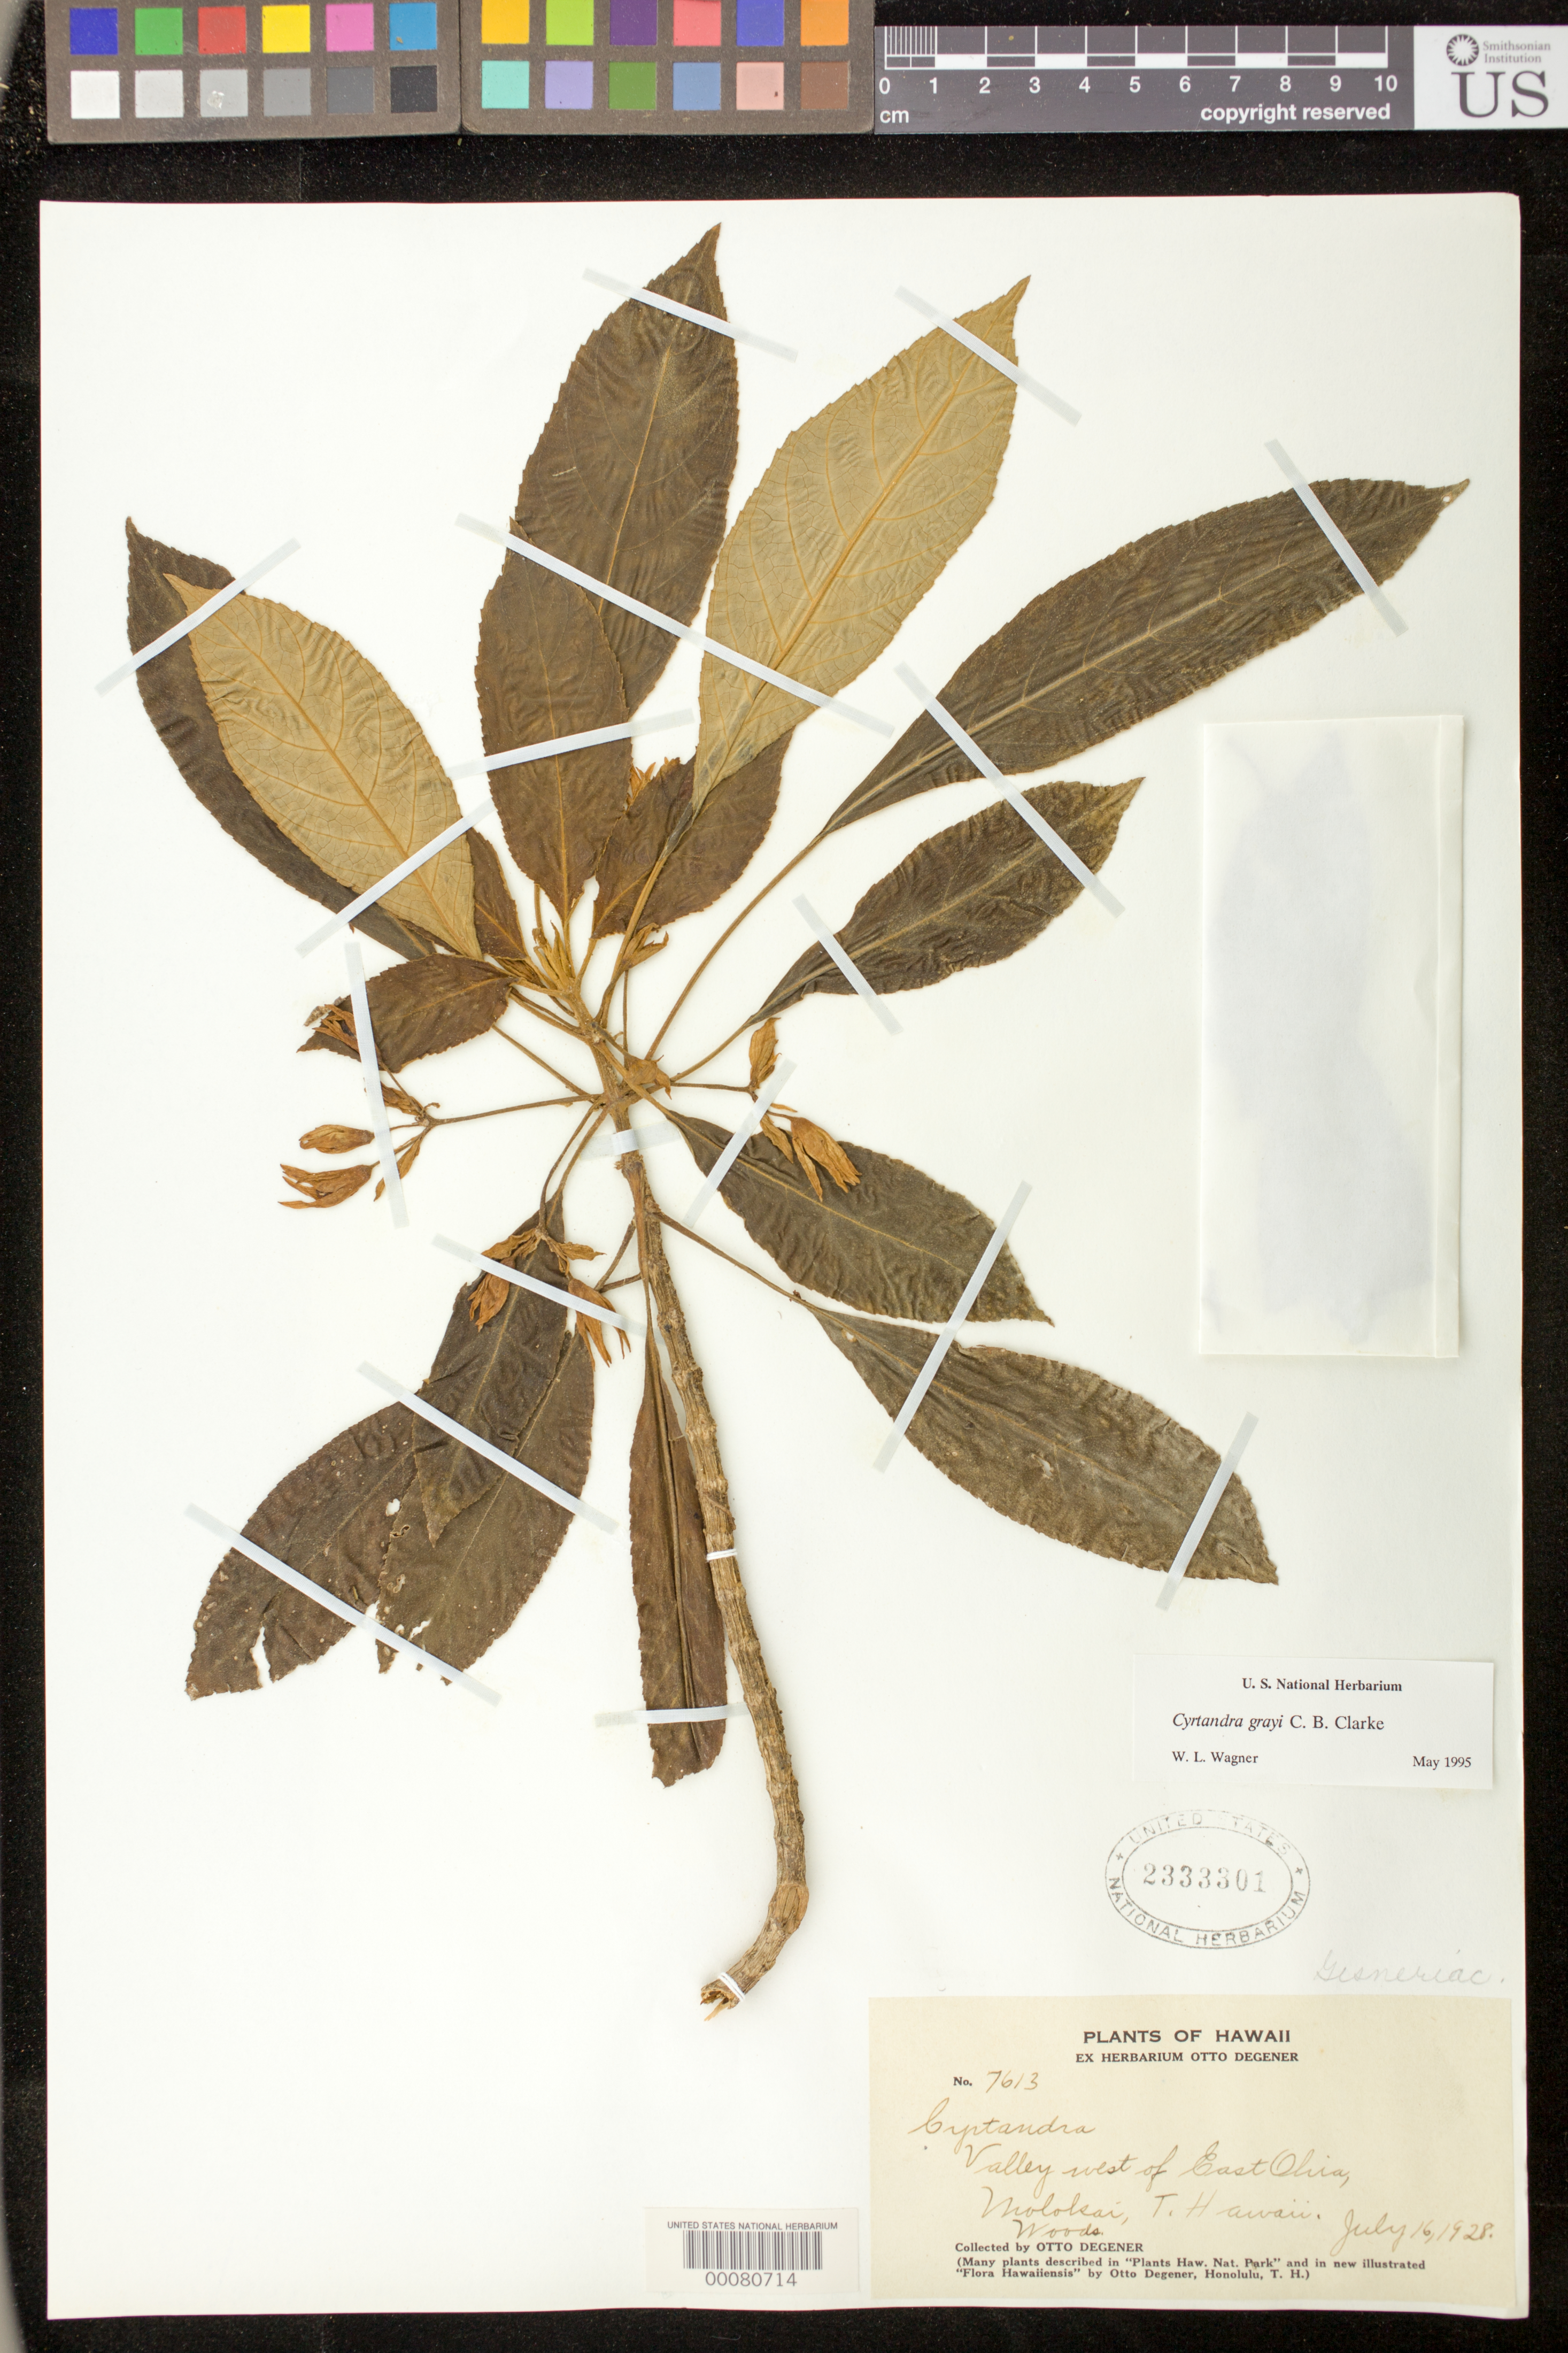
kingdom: Plantae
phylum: Tracheophyta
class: Magnoliopsida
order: Lamiales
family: Gesneriaceae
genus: Cyrtandra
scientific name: Cyrtandra grayi x C. hawaiensis C.B. Clarke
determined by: Wagner, W. L., (BOT), Smithsonian Institution - National Museum of Natural History (UNITED STATES)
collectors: O. Degener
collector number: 7613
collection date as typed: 16 Jul 1928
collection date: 1928-07-16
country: United States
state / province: Hawaii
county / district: Maui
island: Moloka'i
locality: Valley w of East Ohia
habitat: Woods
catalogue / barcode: US 2333301